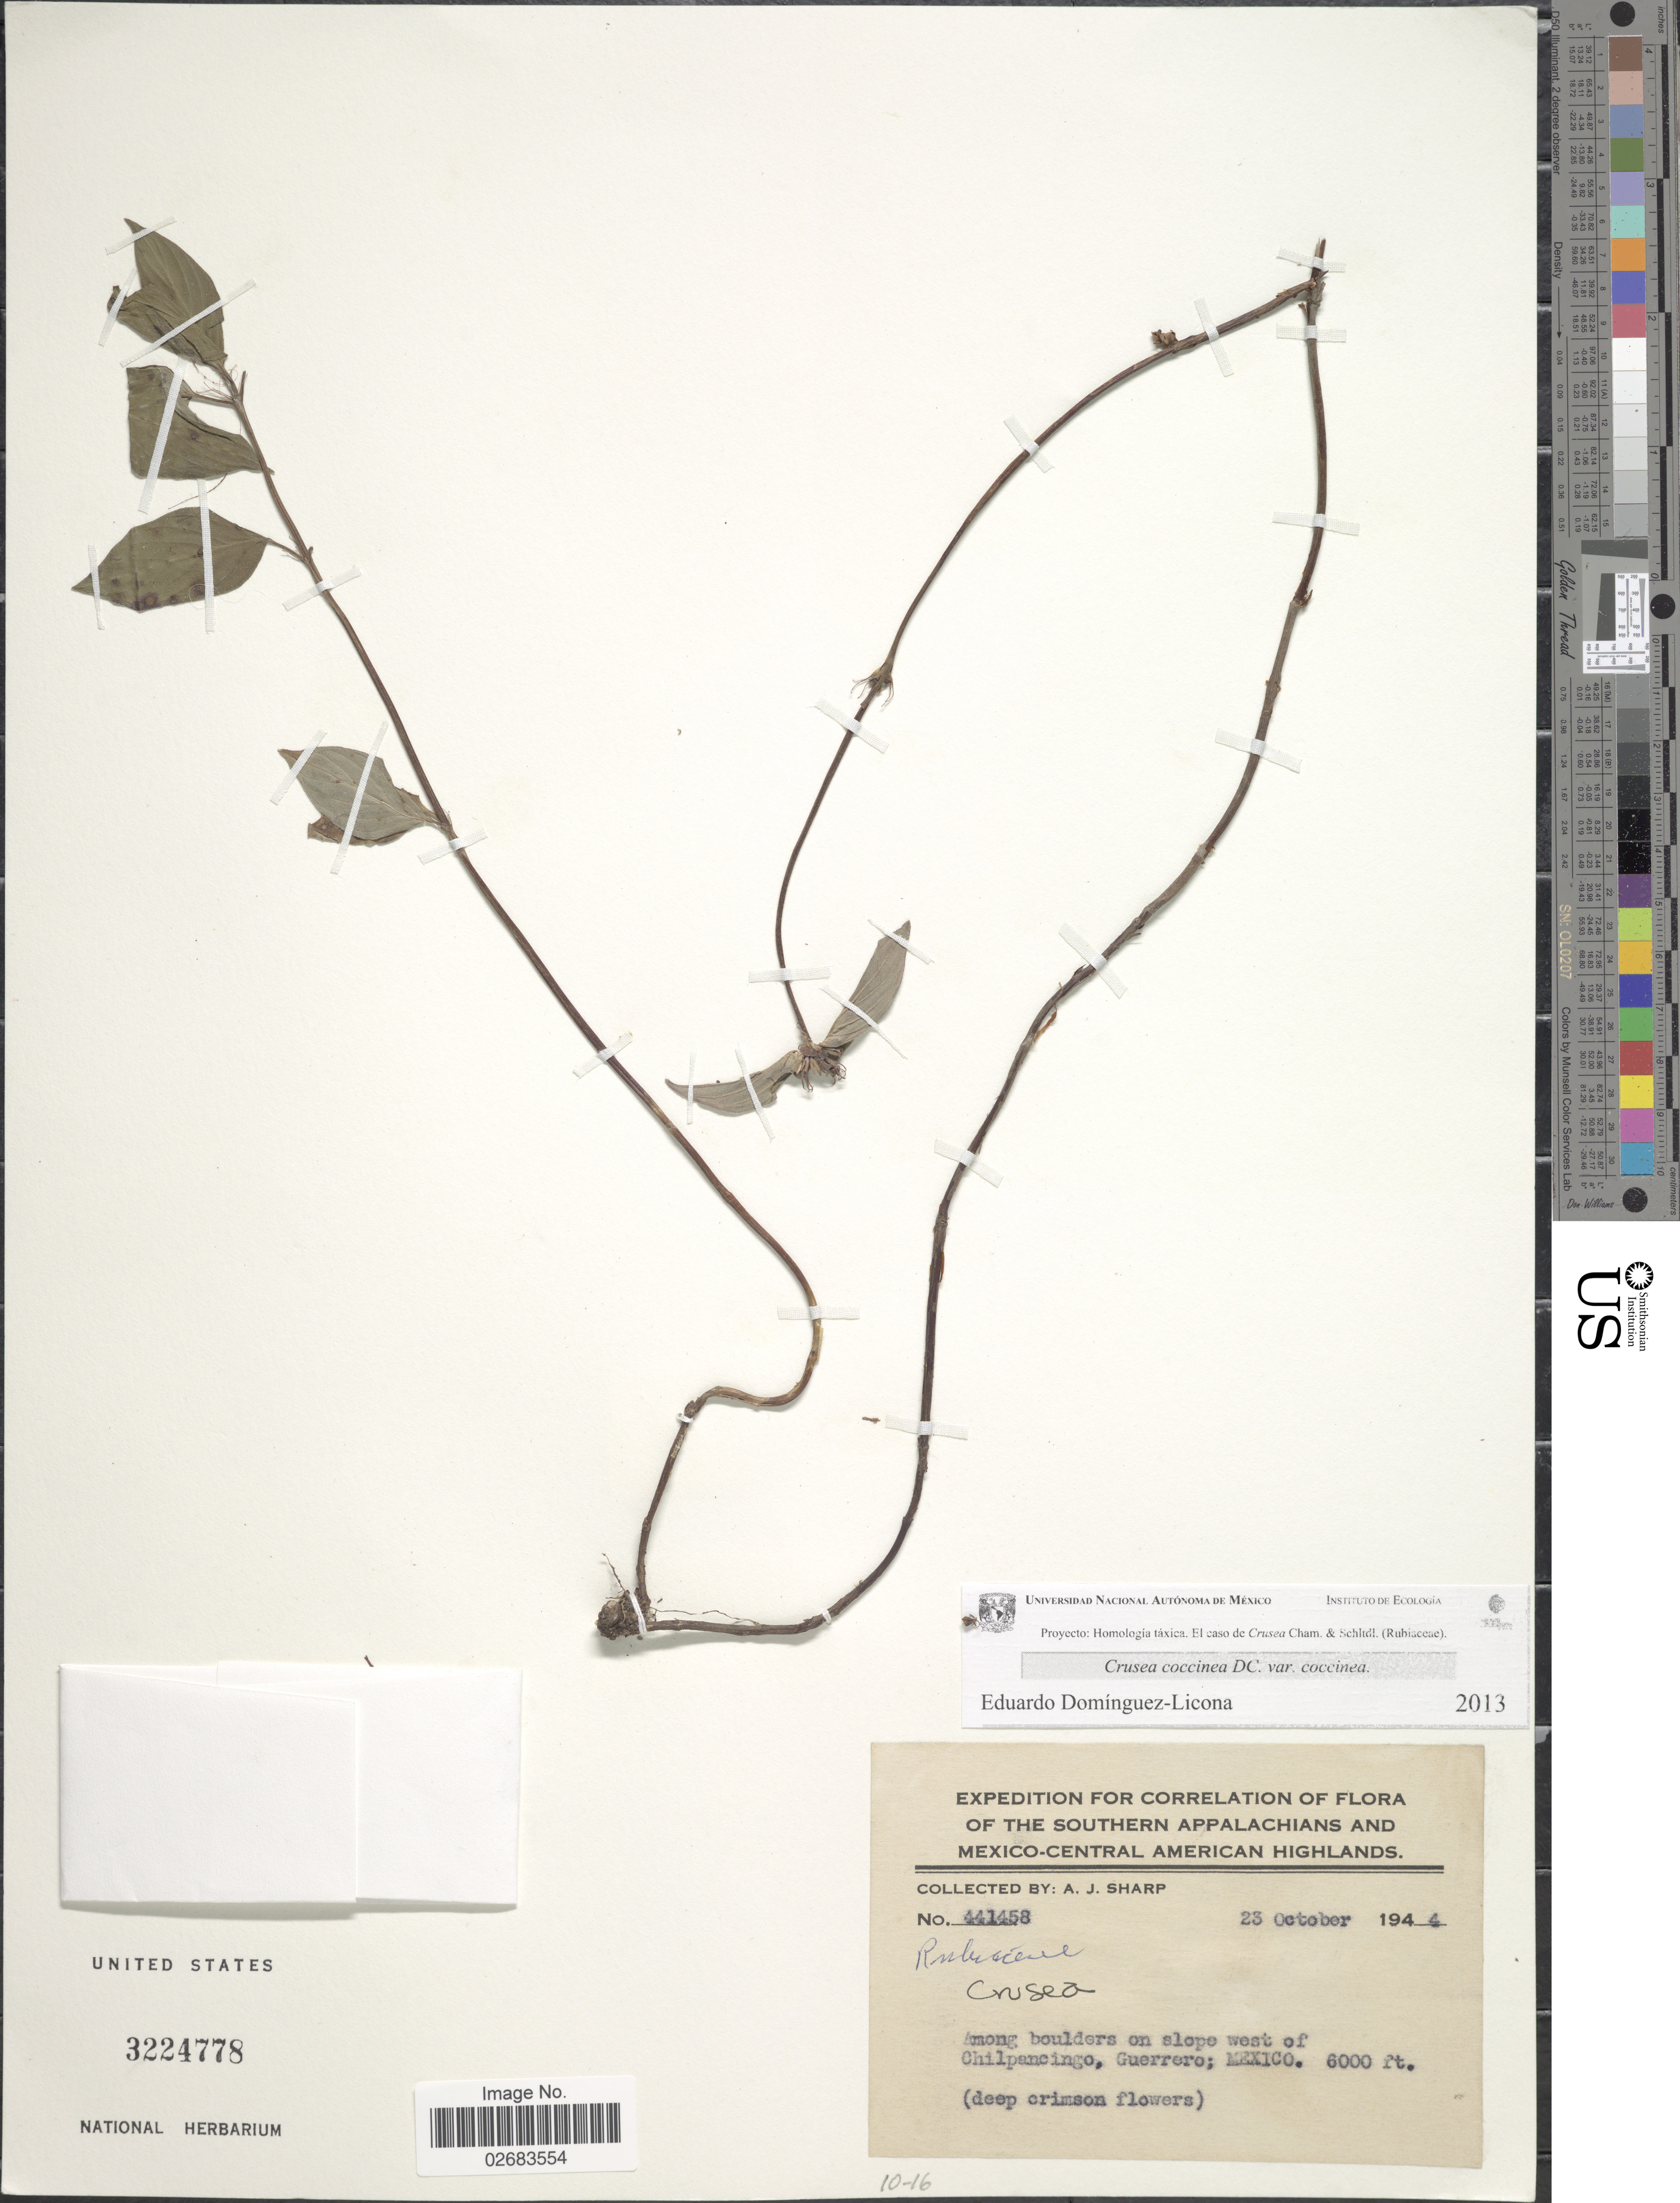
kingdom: Plantae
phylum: Tracheophyta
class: Magnoliopsida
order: Gentianales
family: Rubiaceae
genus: Crusea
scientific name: Crusea coccinea var. coccinea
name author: DC.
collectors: A. J. Sharp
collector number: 441458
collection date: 1944-10-23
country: Mexico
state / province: Guerrero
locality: Southern Appalachians and Mexico-Central American Highlands. Among boulders on slope west of Chilpancingo.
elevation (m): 1829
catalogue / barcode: US 3224778